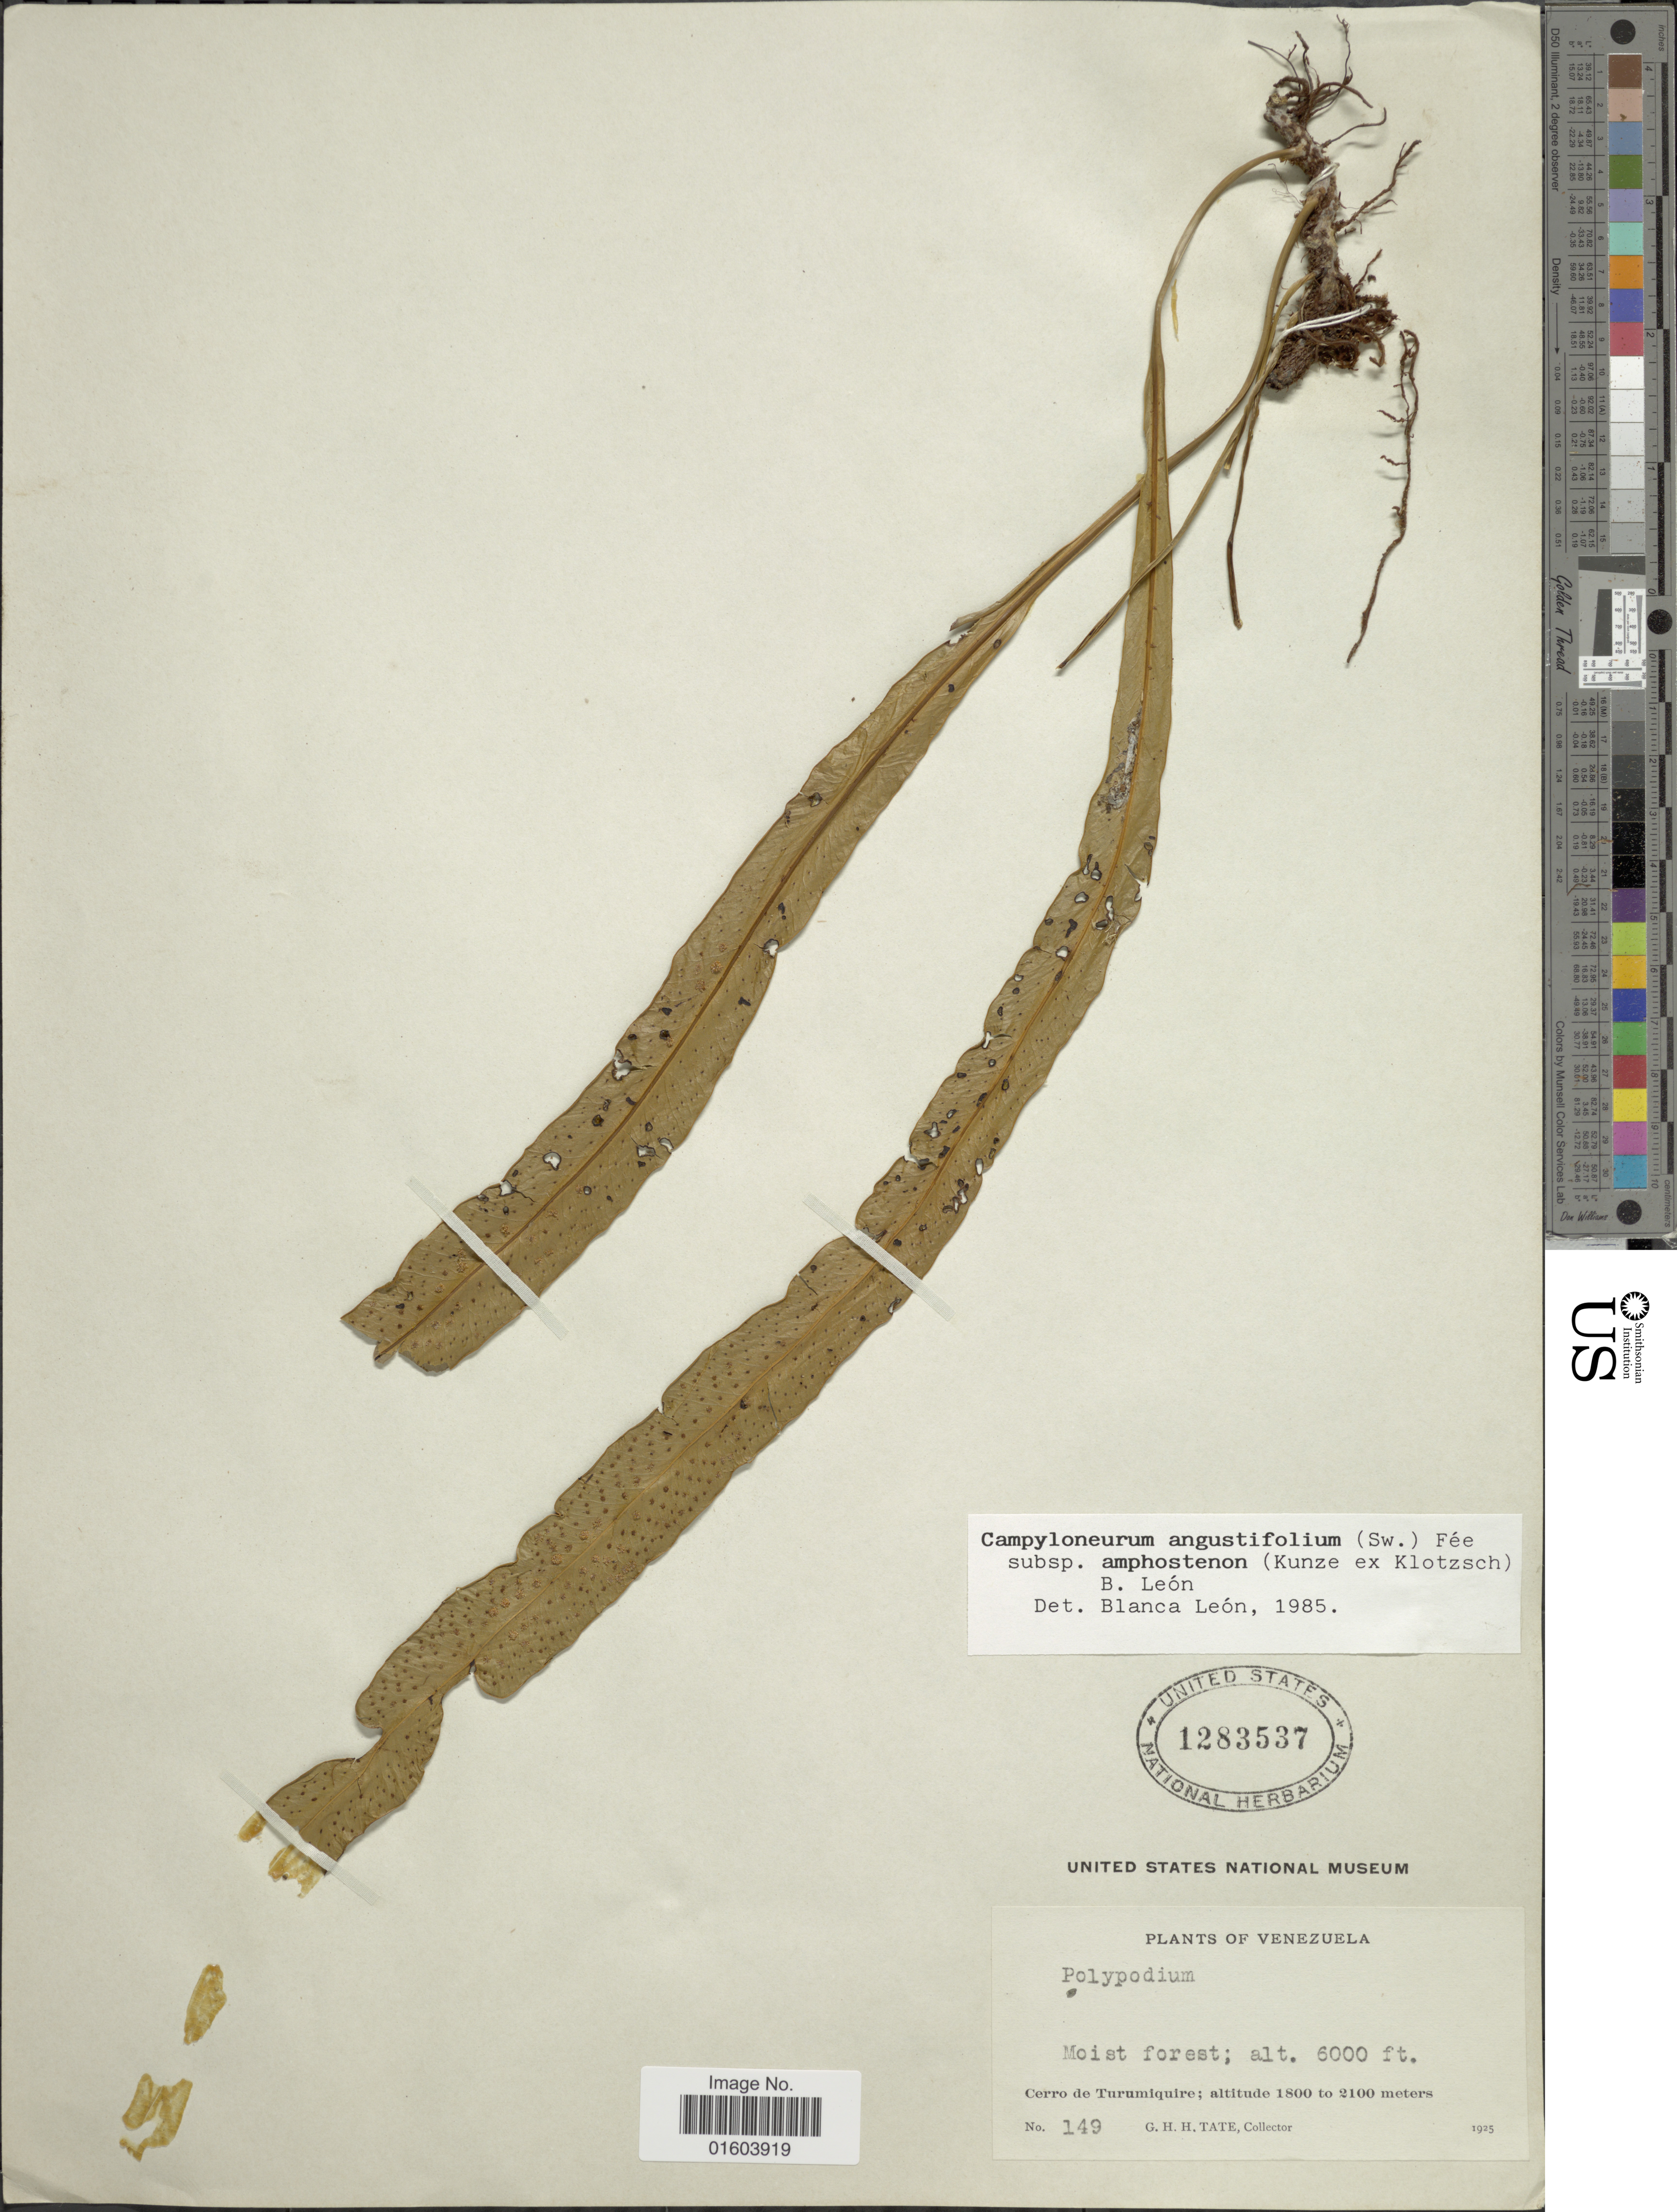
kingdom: Plantae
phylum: Tracheophyta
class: Polypodiopsida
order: Polypodiales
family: Polypodiaceae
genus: Campyloneurum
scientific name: Campyloneurum amphostenon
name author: (Kunze ex Klotzsch) Fée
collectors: G. H. H.Tate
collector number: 149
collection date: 1925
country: Venezuela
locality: Cerro de Turumiquire.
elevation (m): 1829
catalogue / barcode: US 1283537